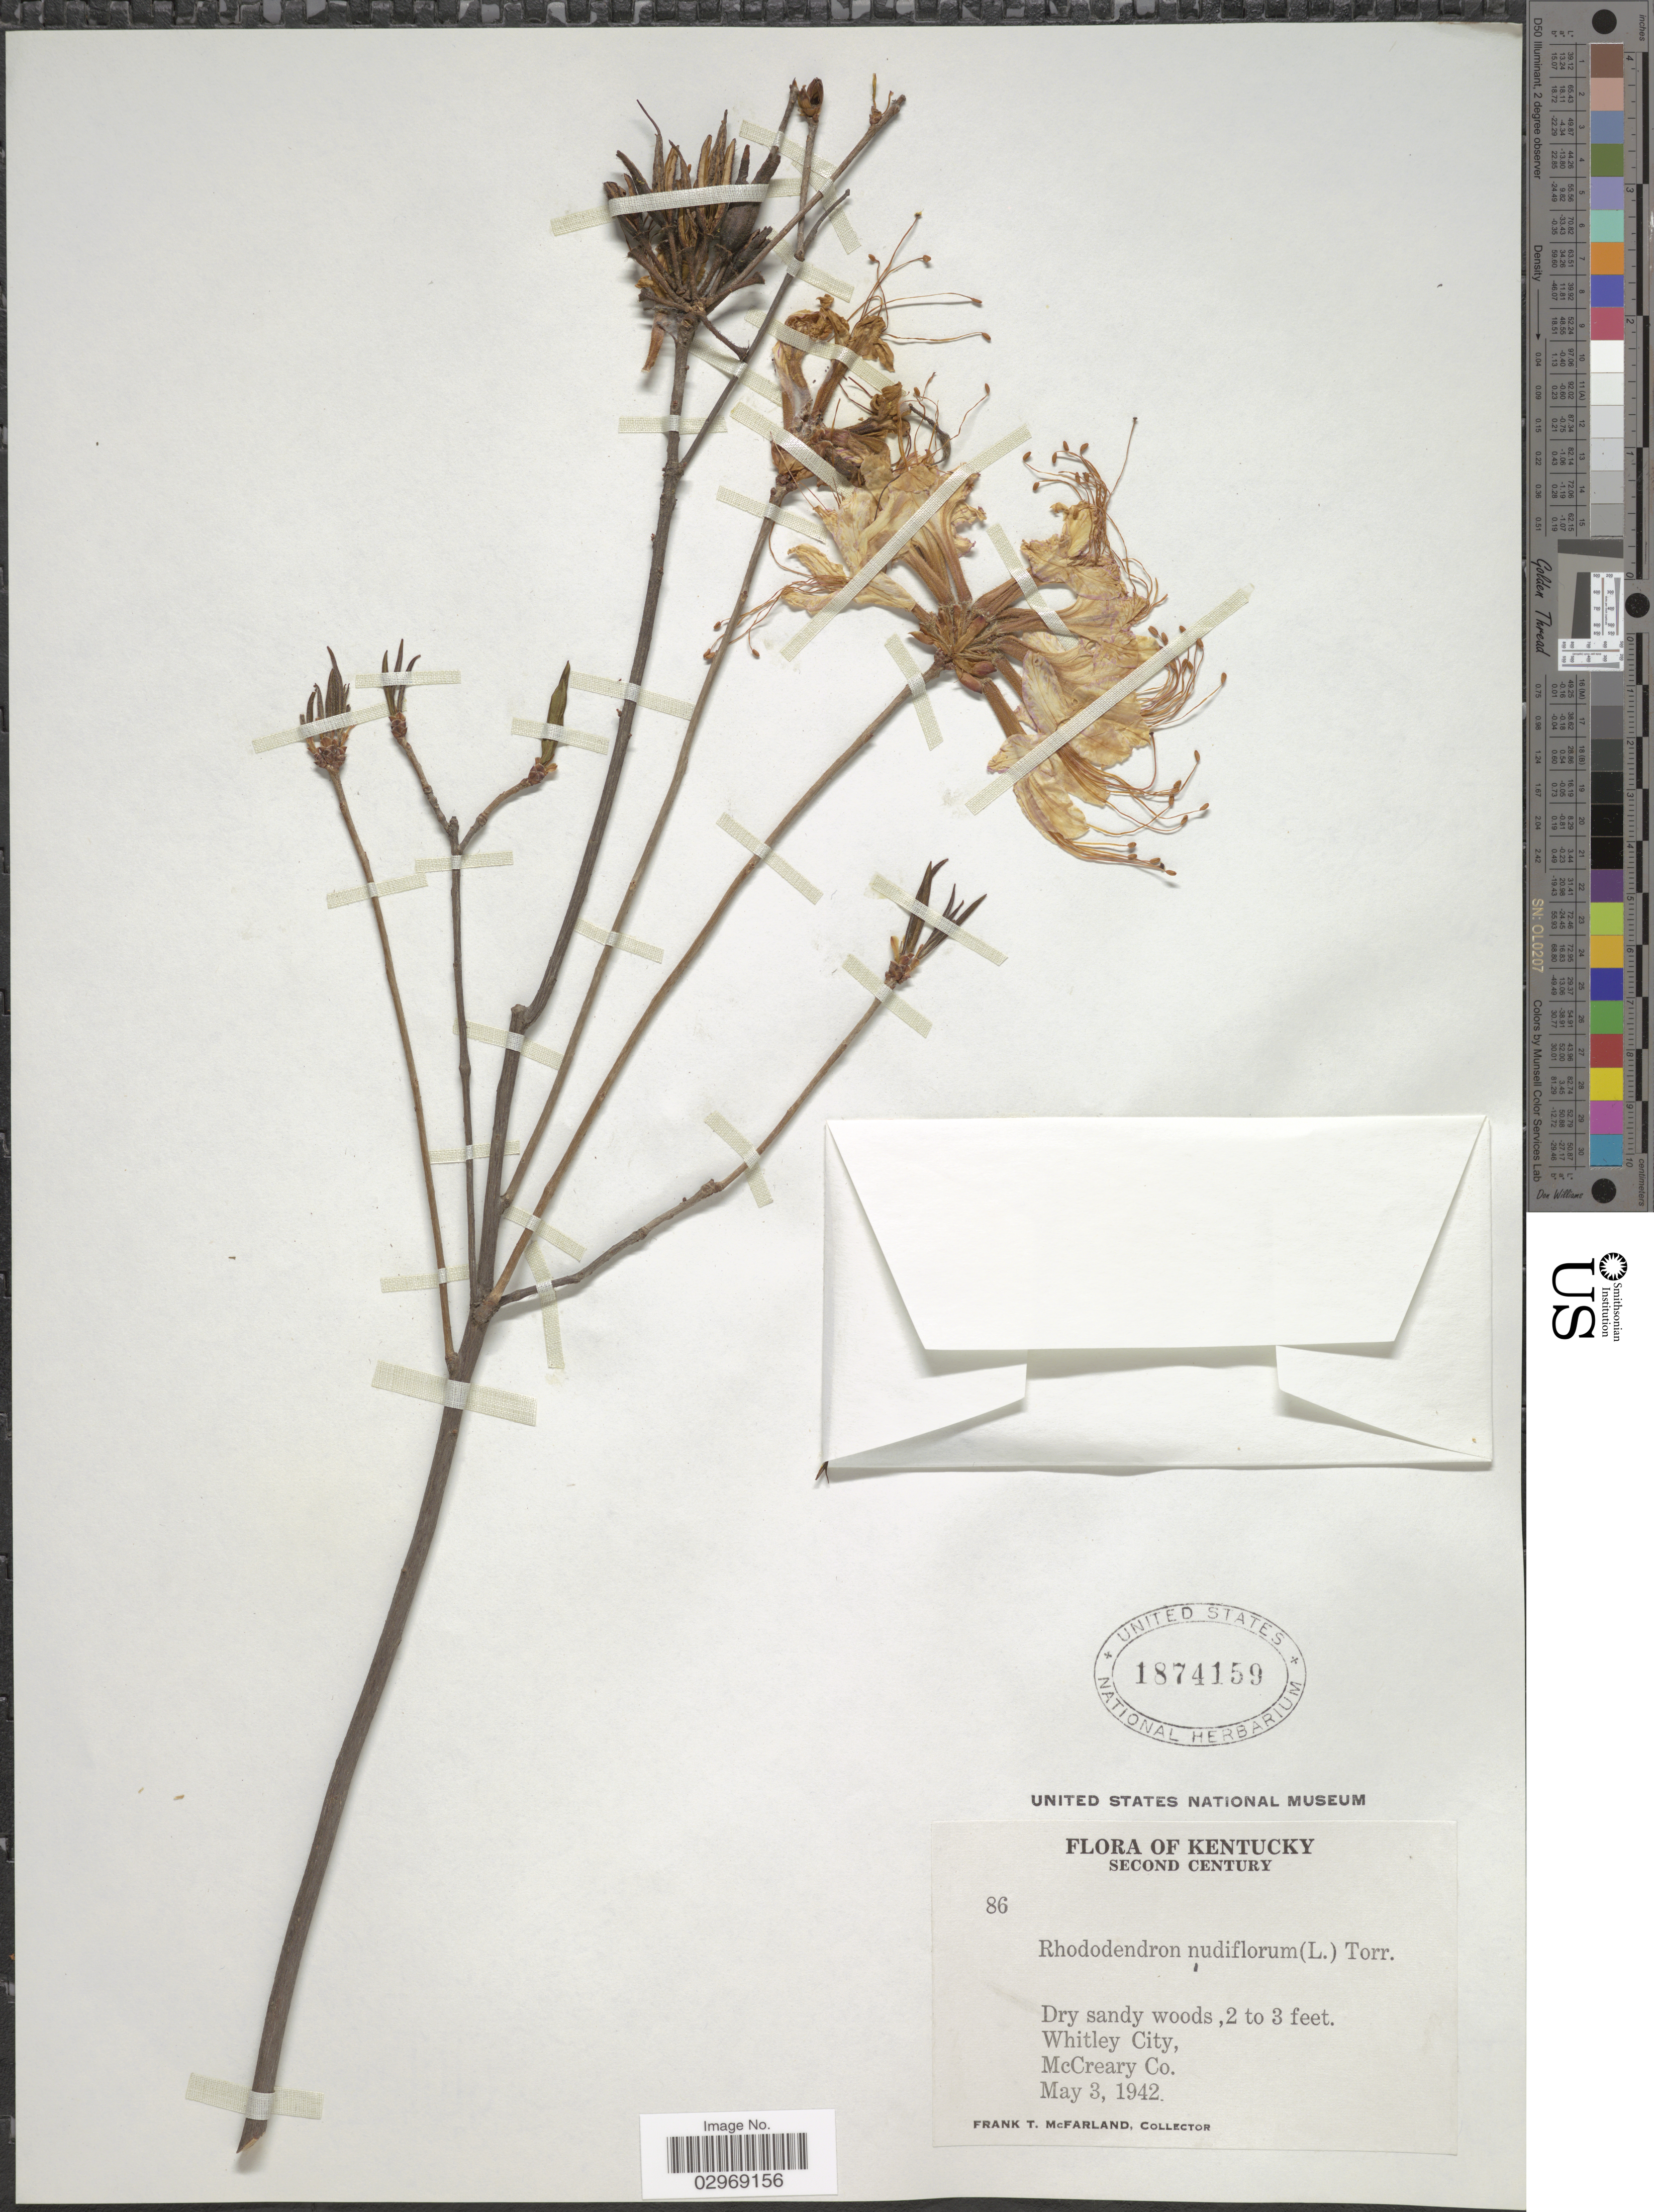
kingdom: Plantae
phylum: Tracheophyta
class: Magnoliopsida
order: Ericales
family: Ericaceae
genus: Rhododendron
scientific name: Rhododendron nudiflorum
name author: Torr.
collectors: F. McFarland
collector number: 86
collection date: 1942-05-03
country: United States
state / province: Kentucky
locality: Second Century. Whitley City, McCreary Co.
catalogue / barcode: US 1874159